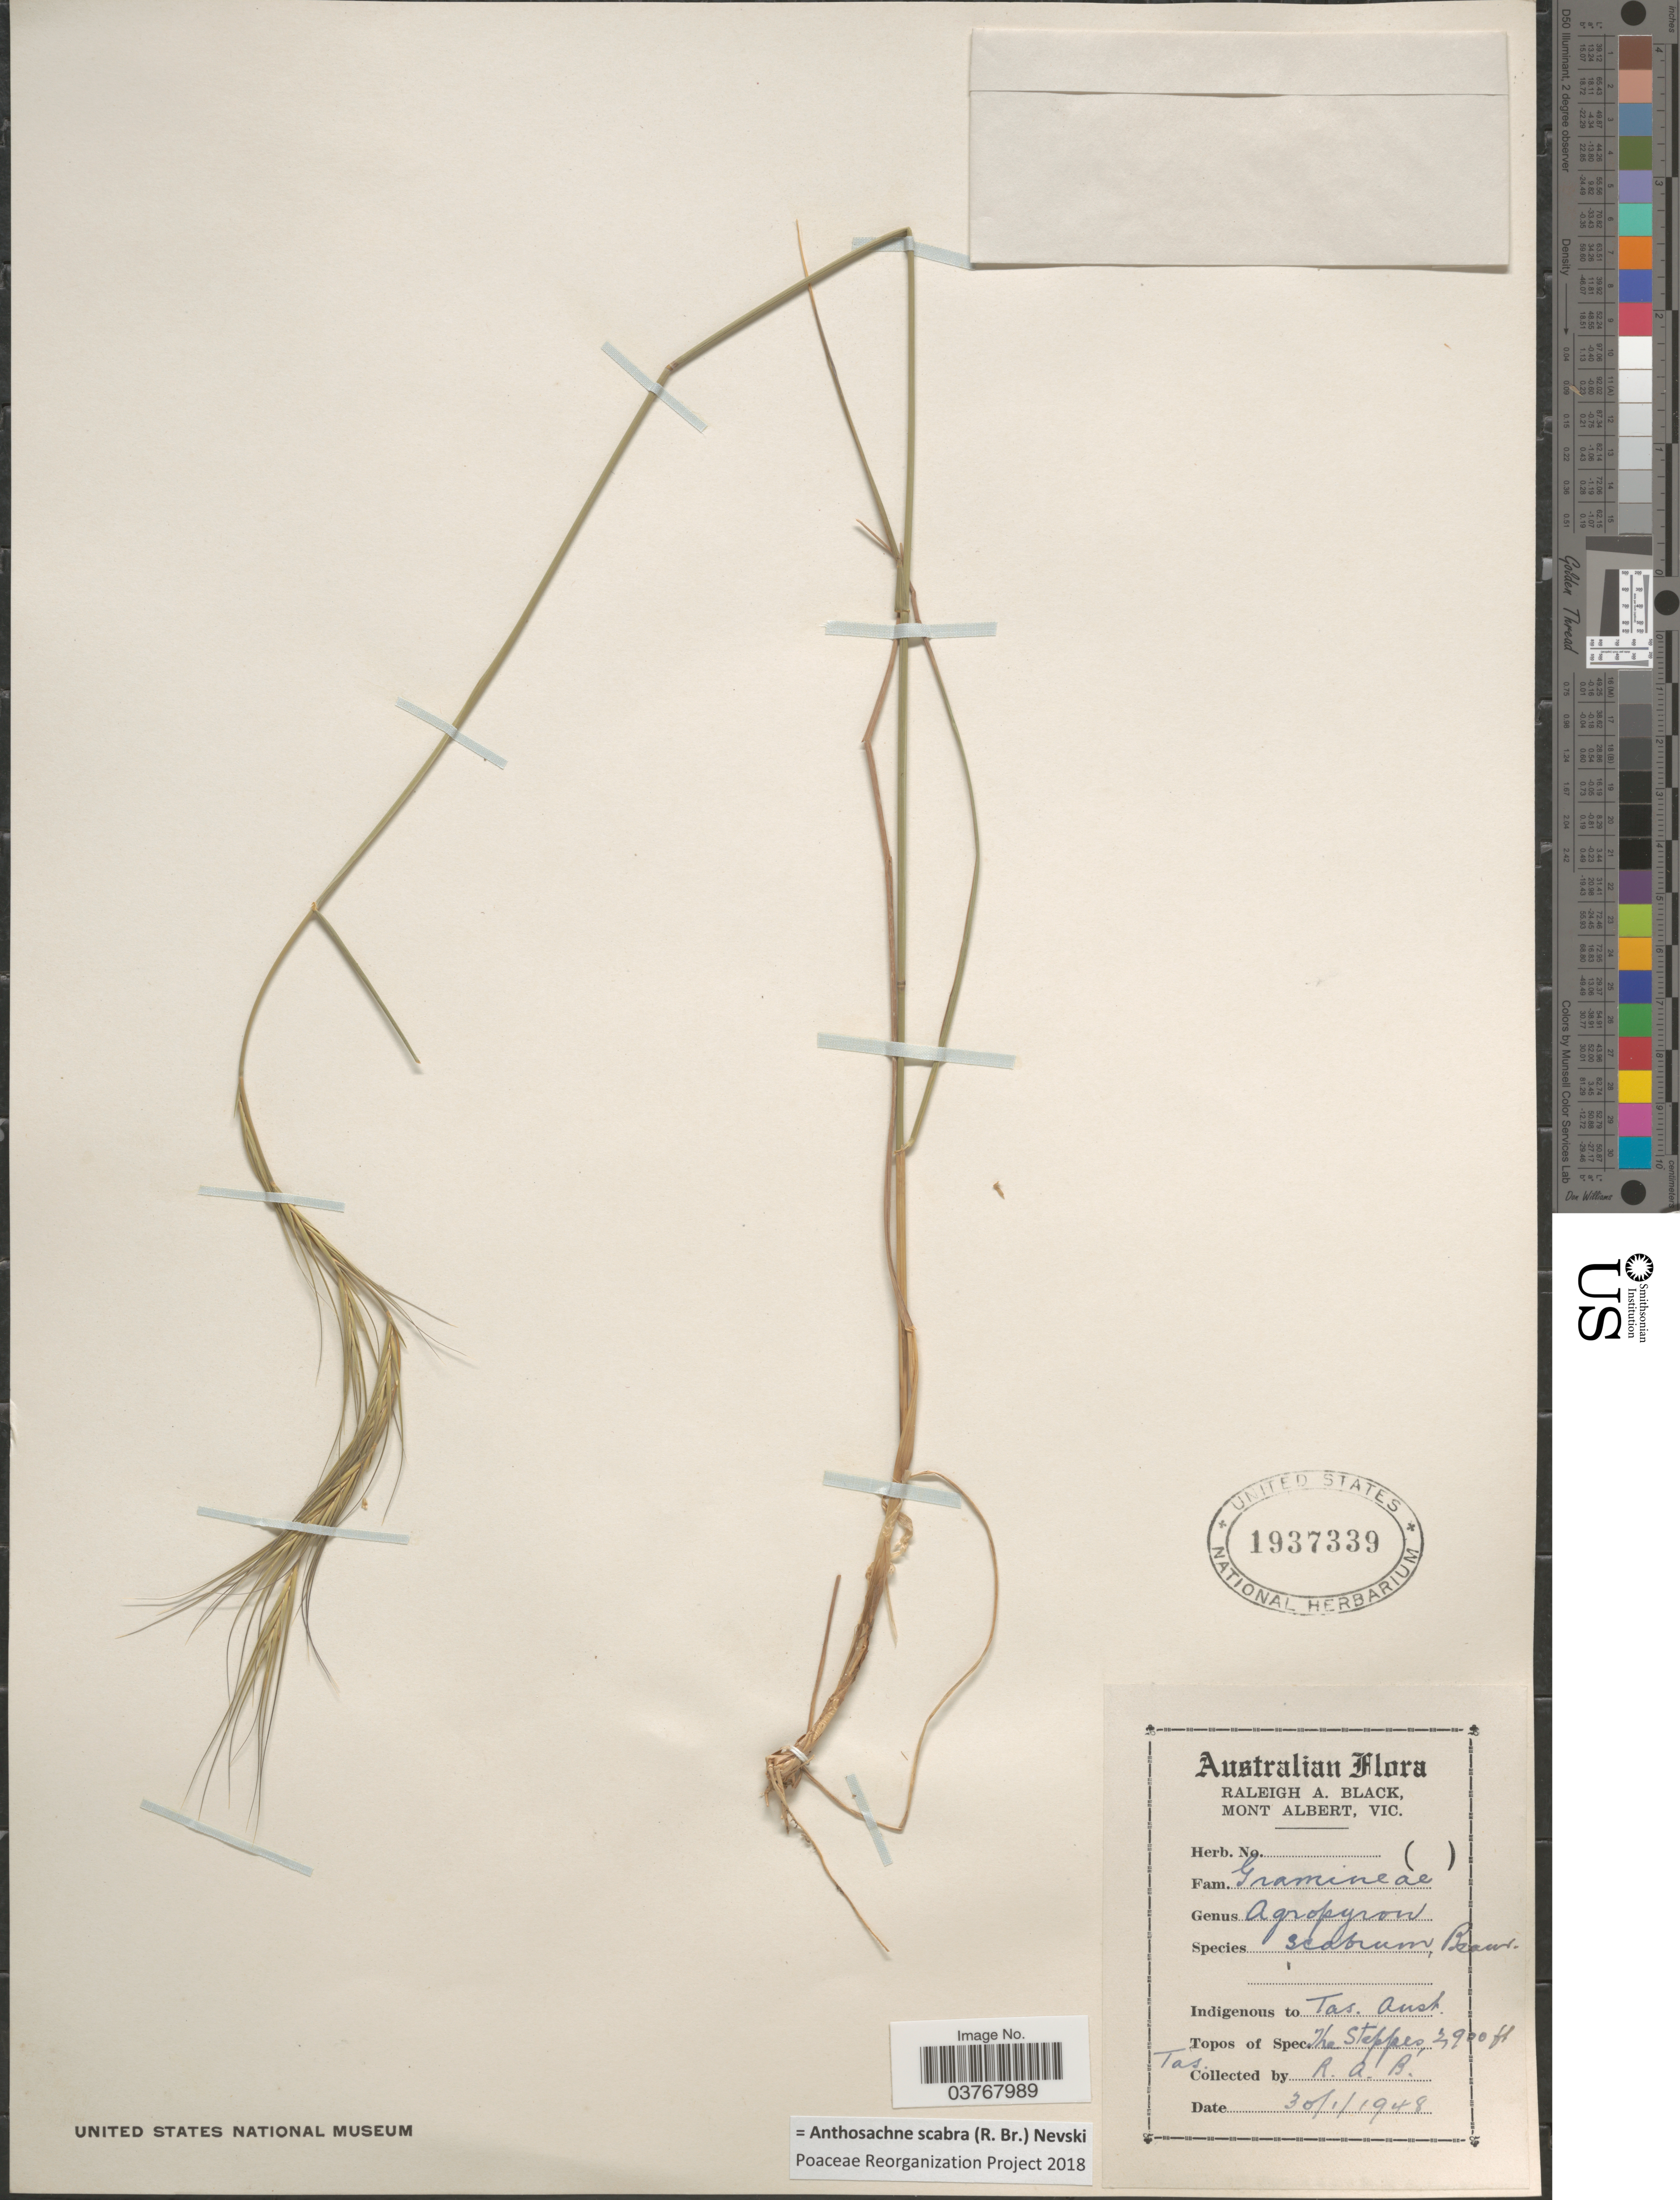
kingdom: Plantae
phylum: Tracheophyta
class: Liliopsida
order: Poales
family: Poaceae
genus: Anthosachne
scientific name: Anthosachne scabra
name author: (R. Br.) Nevski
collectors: R. A. Black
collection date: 1948-01-30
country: Australia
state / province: Tasmania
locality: The Steppes.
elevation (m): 884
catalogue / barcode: US 1937339